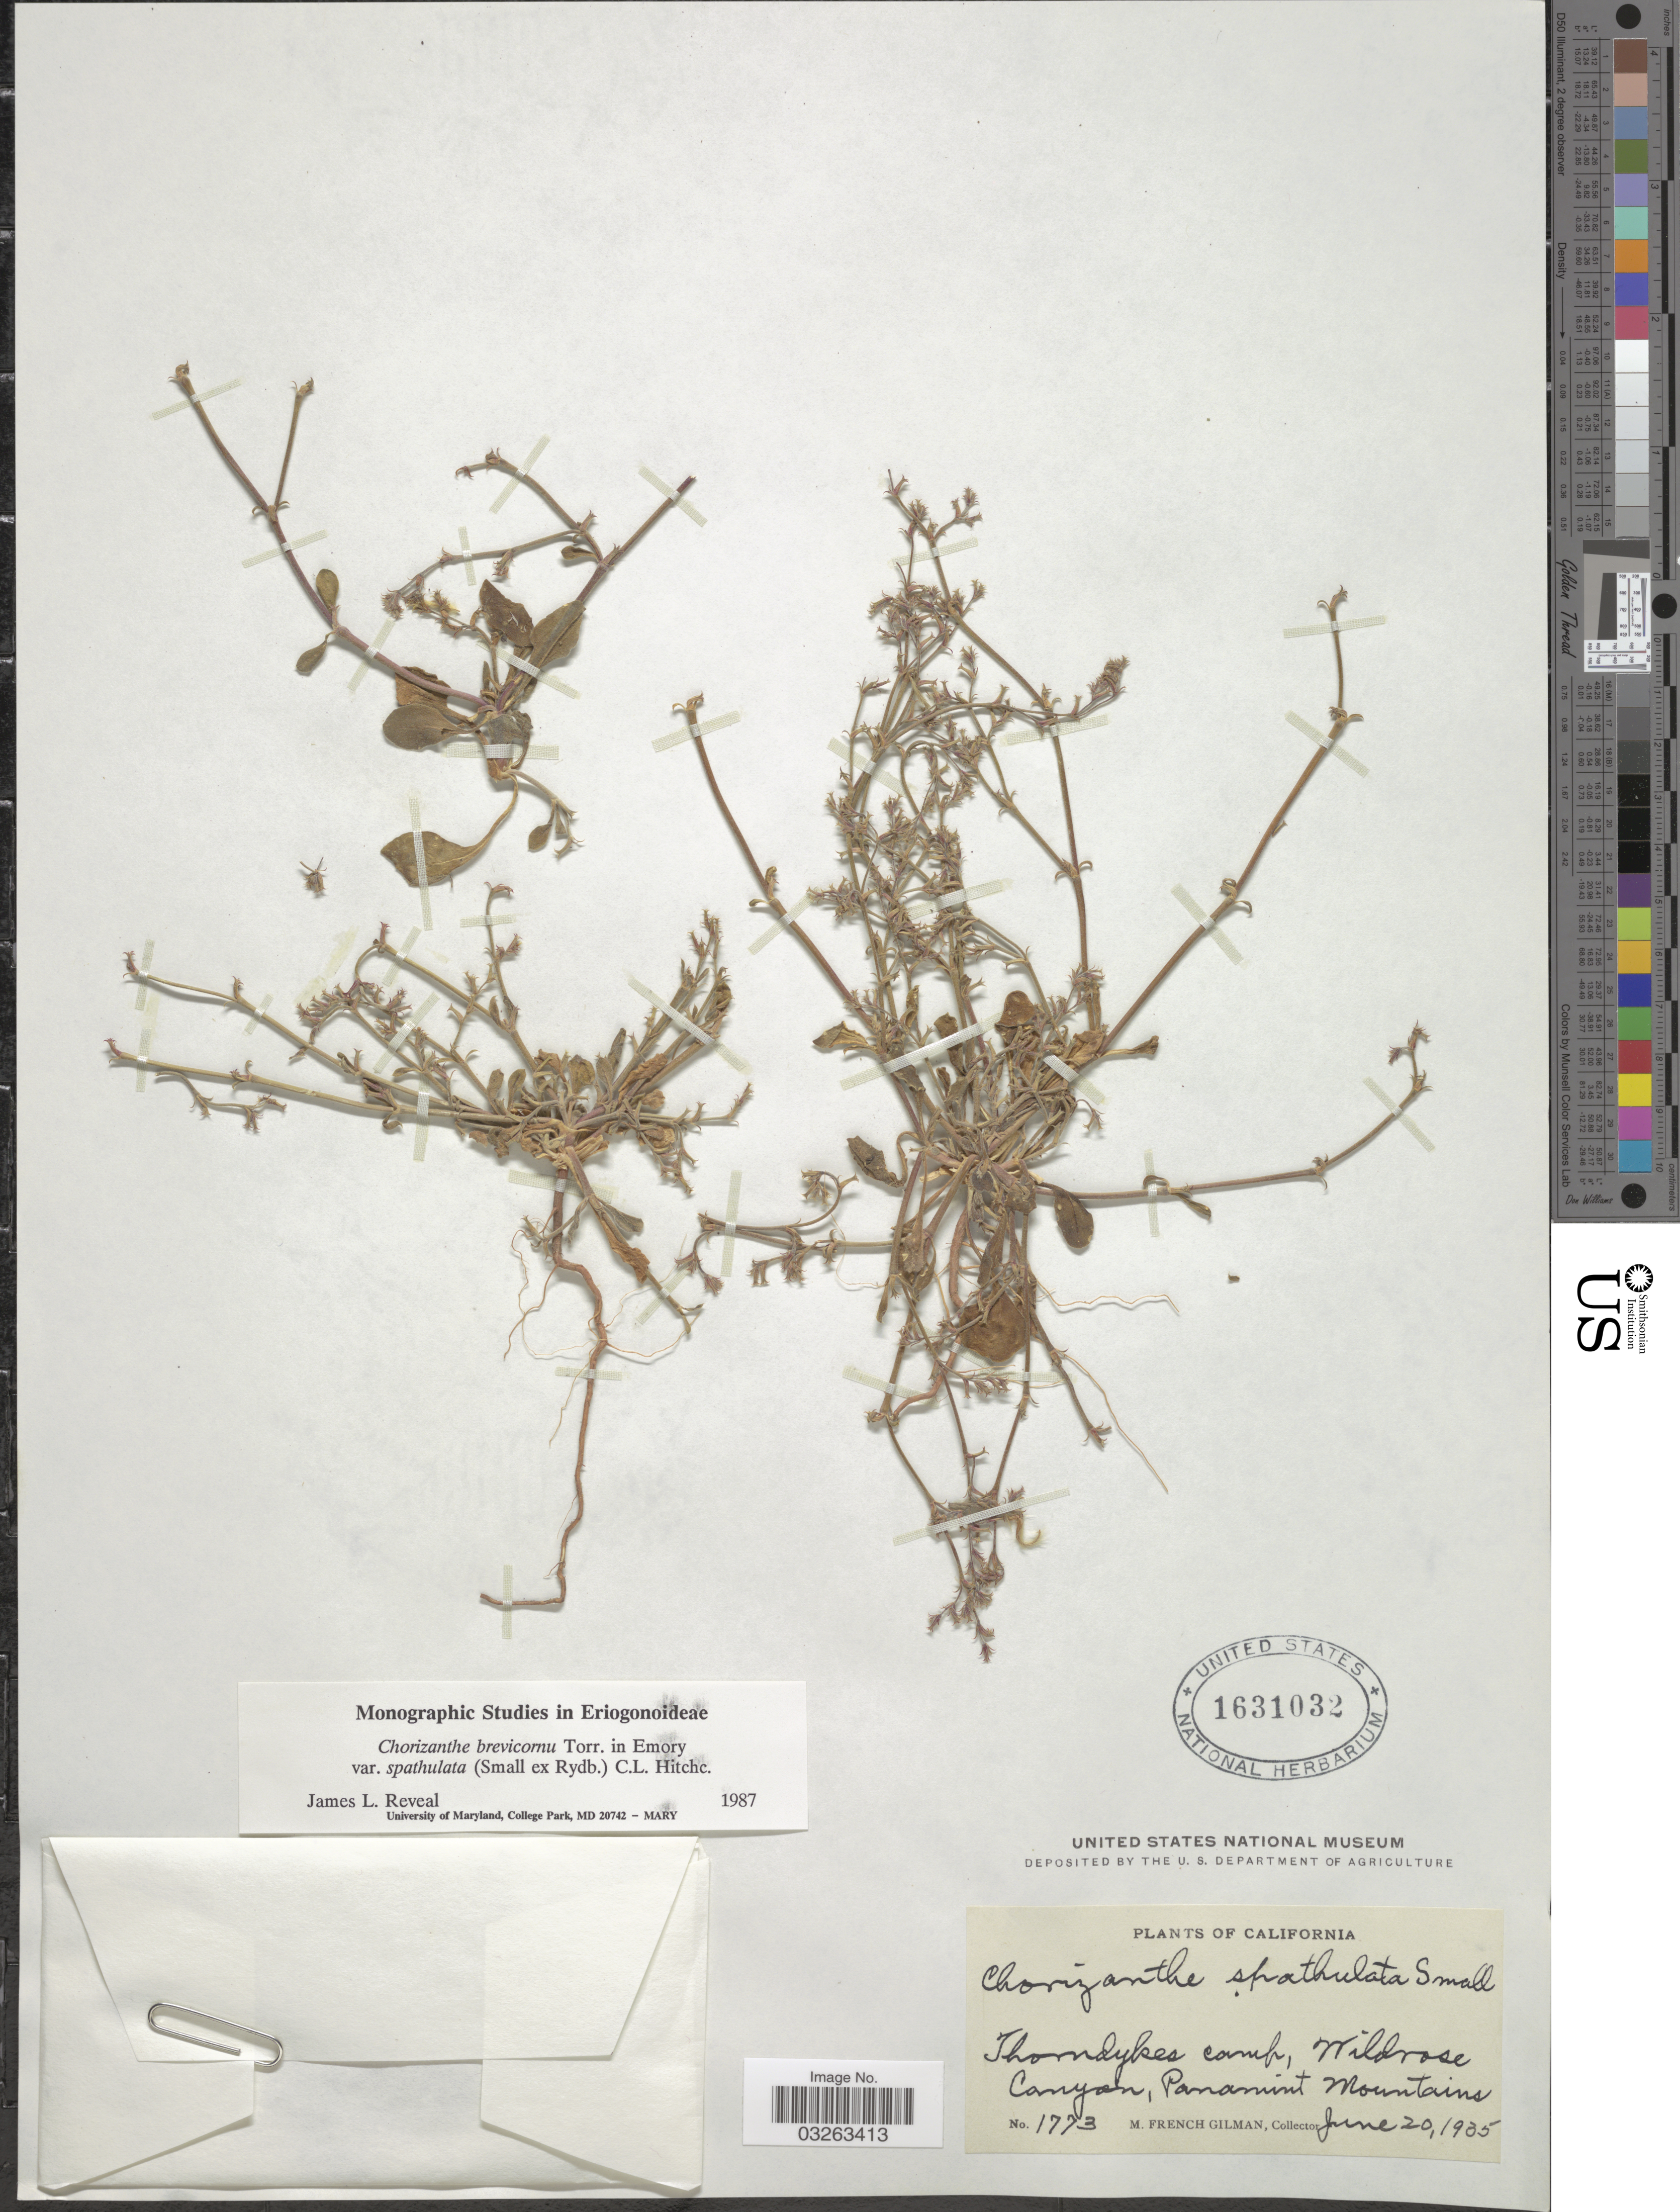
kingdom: Plantae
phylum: Tracheophyta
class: Magnoliopsida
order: Caryophyllales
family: Polygonaceae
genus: Chorizanthe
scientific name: Chorizanthe brevicornu var. spathulata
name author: (Small ex Rydb.) C.L. Hitchc.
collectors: M. F. Gilman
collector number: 1773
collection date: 1935-06-20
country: United States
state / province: California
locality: Thorndykes camp, Wildrose Canyon, Panamint Mountains.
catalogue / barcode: US 1631032